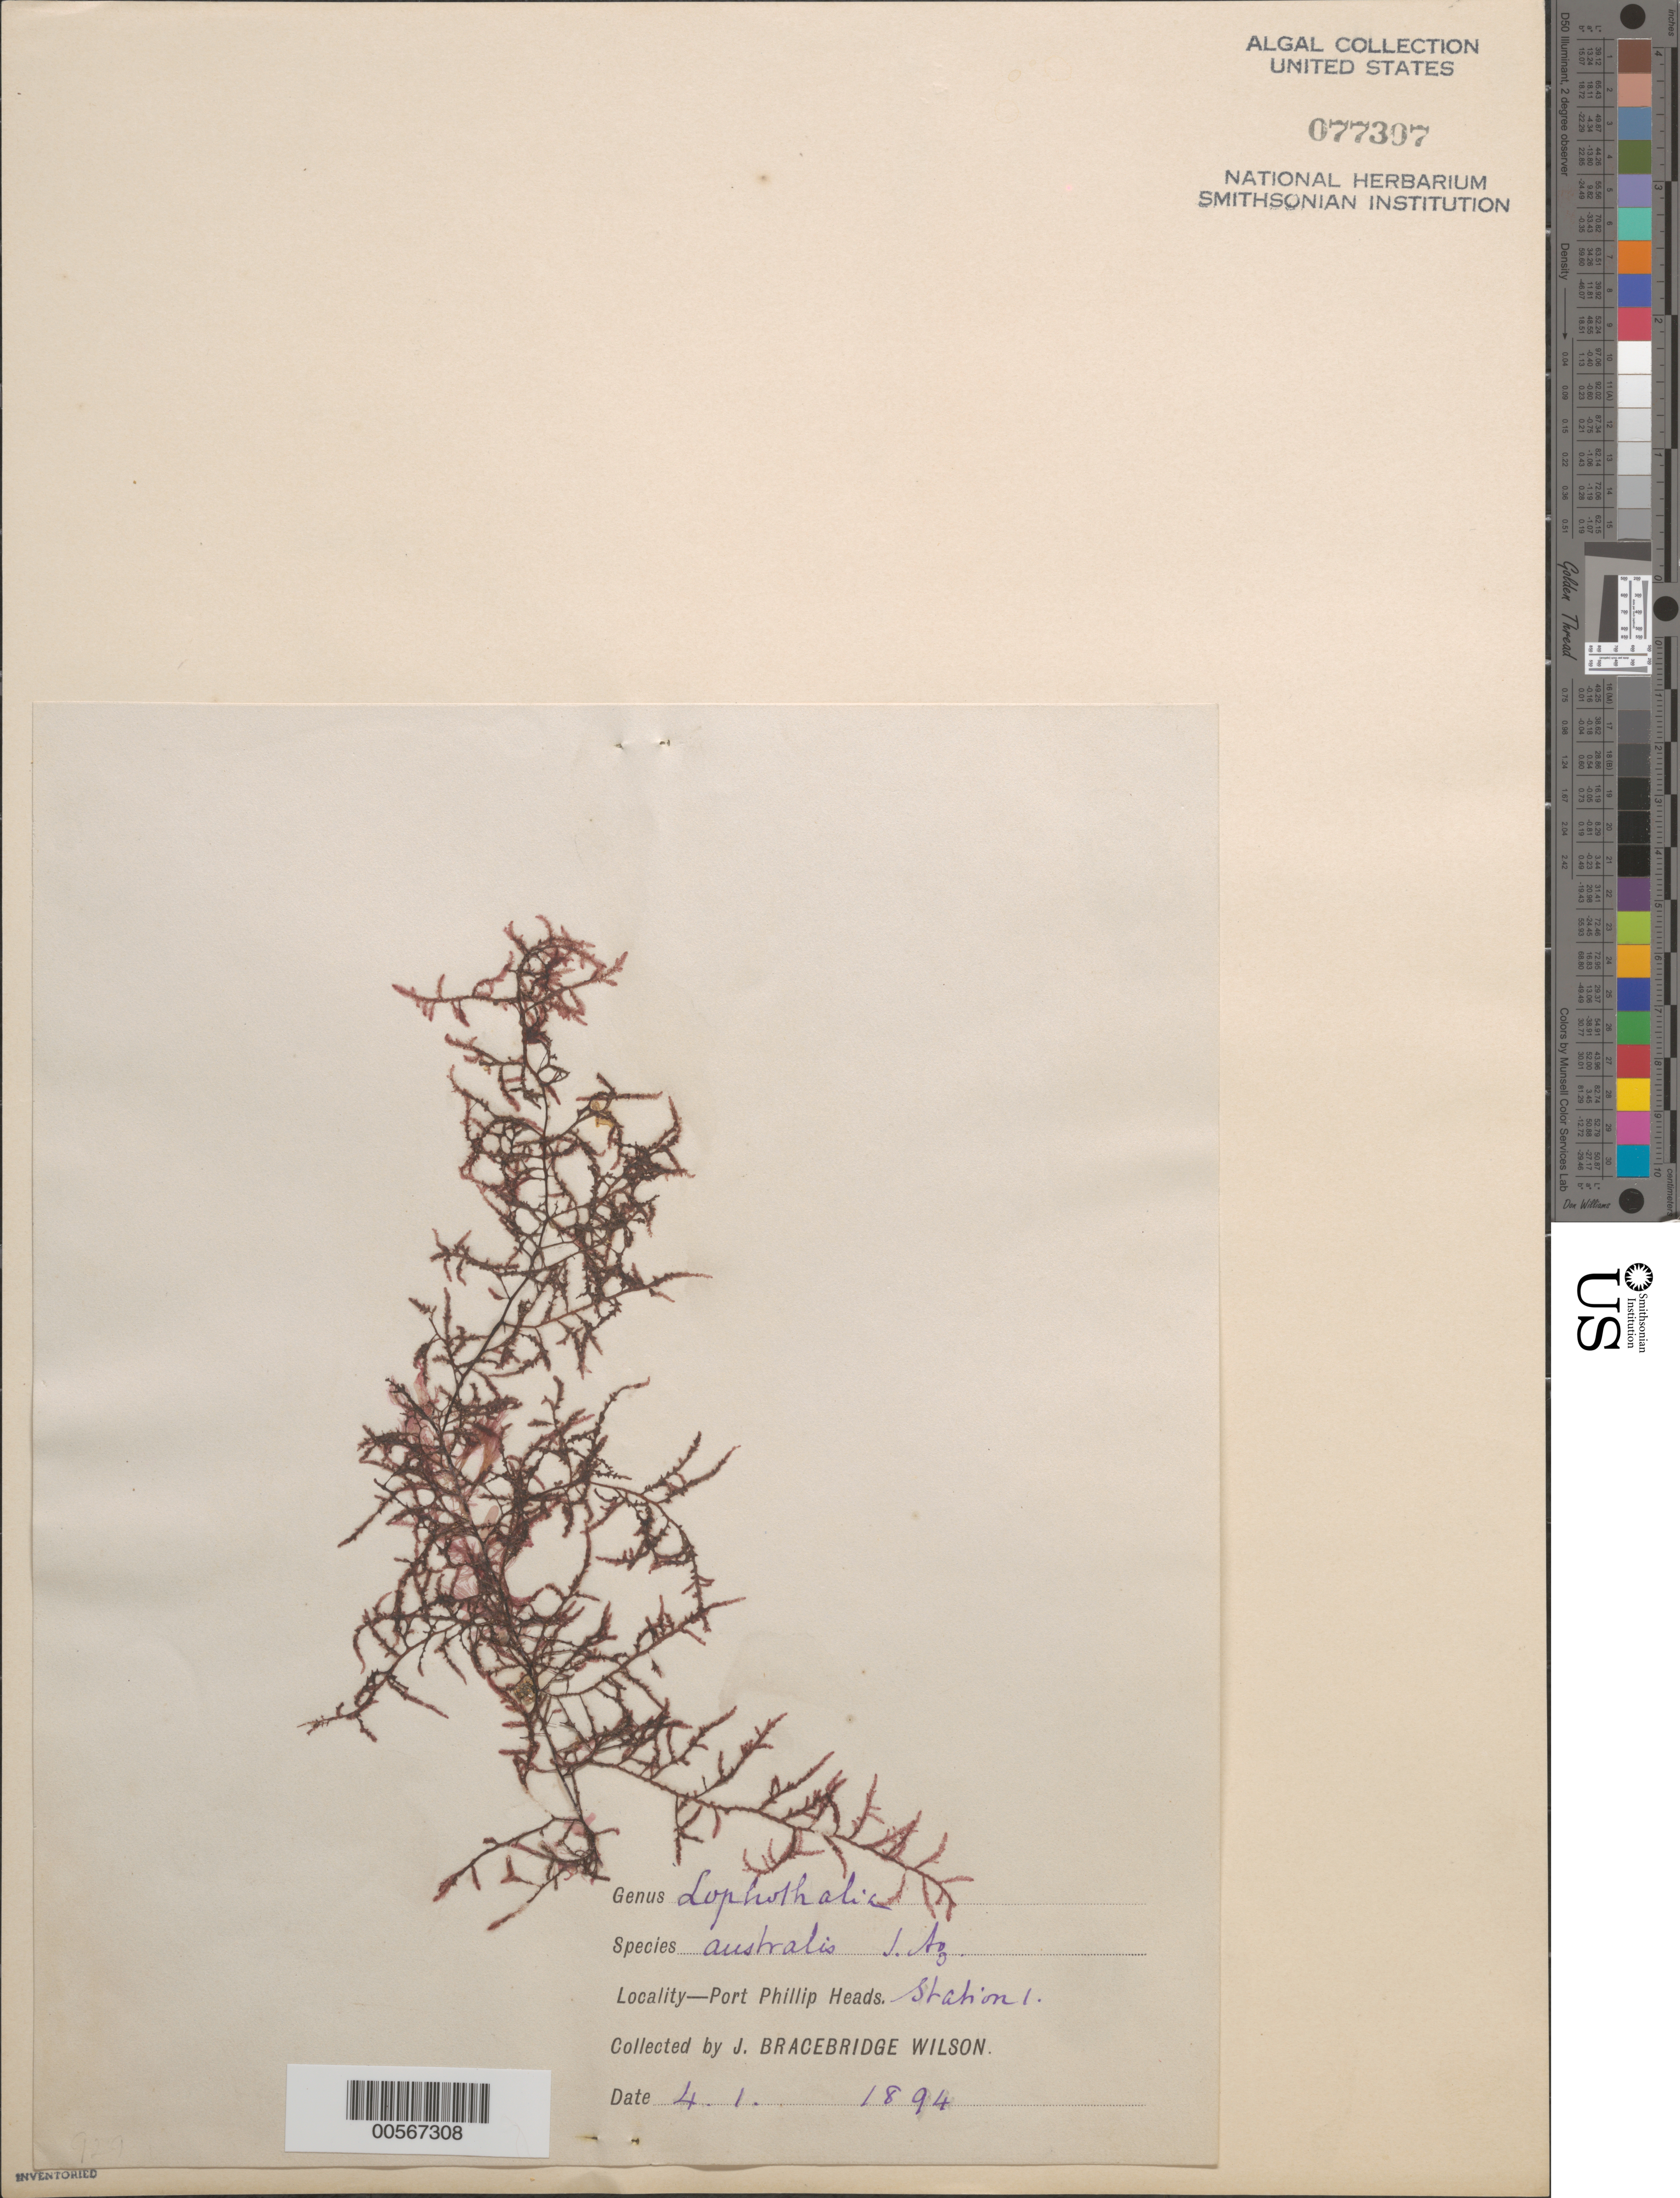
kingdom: Plantae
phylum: Rhodophyta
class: Florideophyceae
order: Ceramiales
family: Rhodomelaceae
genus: Brongniartella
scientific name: Brongniartella australis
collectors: J. B. Wilson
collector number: Station 1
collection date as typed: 04 Jan 1894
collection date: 1894-01-04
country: Australia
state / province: Victoria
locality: Port Phillip Heads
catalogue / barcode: US 77307